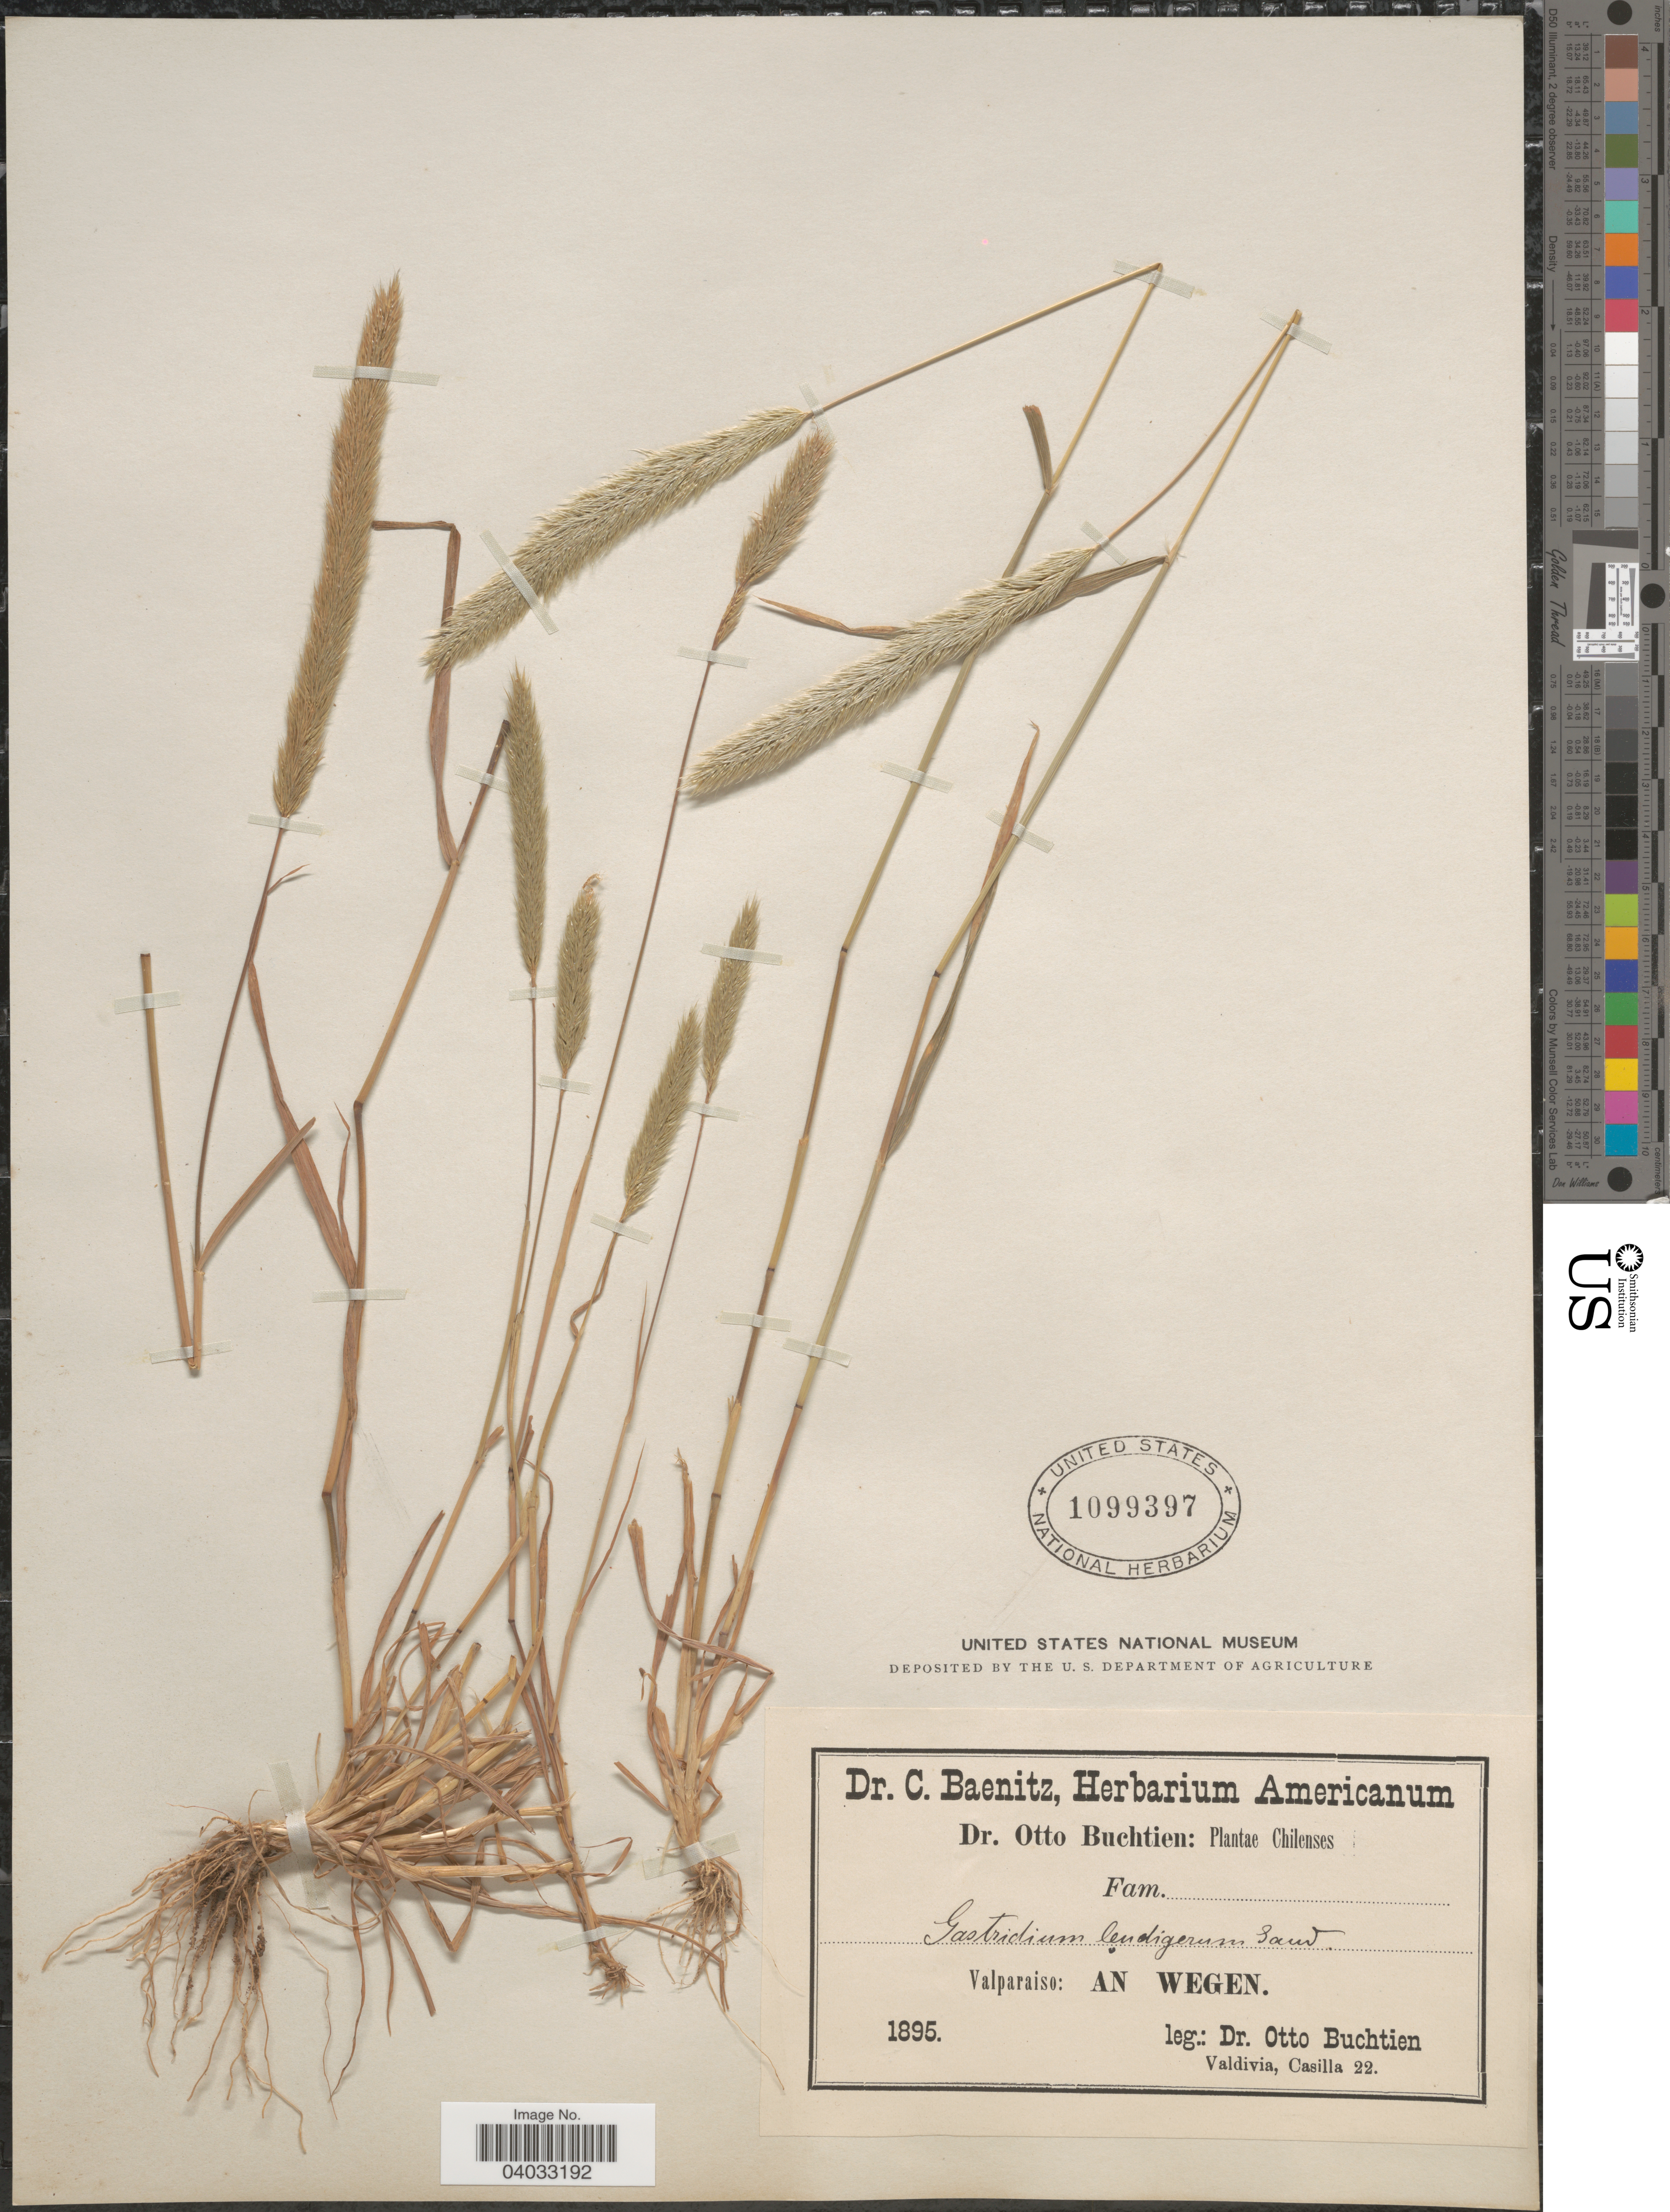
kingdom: Plantae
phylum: Tracheophyta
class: Liliopsida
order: Poales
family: Poaceae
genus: Gastridium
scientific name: Gastridium ventricosum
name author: (Gouan) Schinz & Thell.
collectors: O. Buchtien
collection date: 1895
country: Chile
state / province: Valparaíso (V)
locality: Valparaiso: An Wegen.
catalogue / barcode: US 1099397